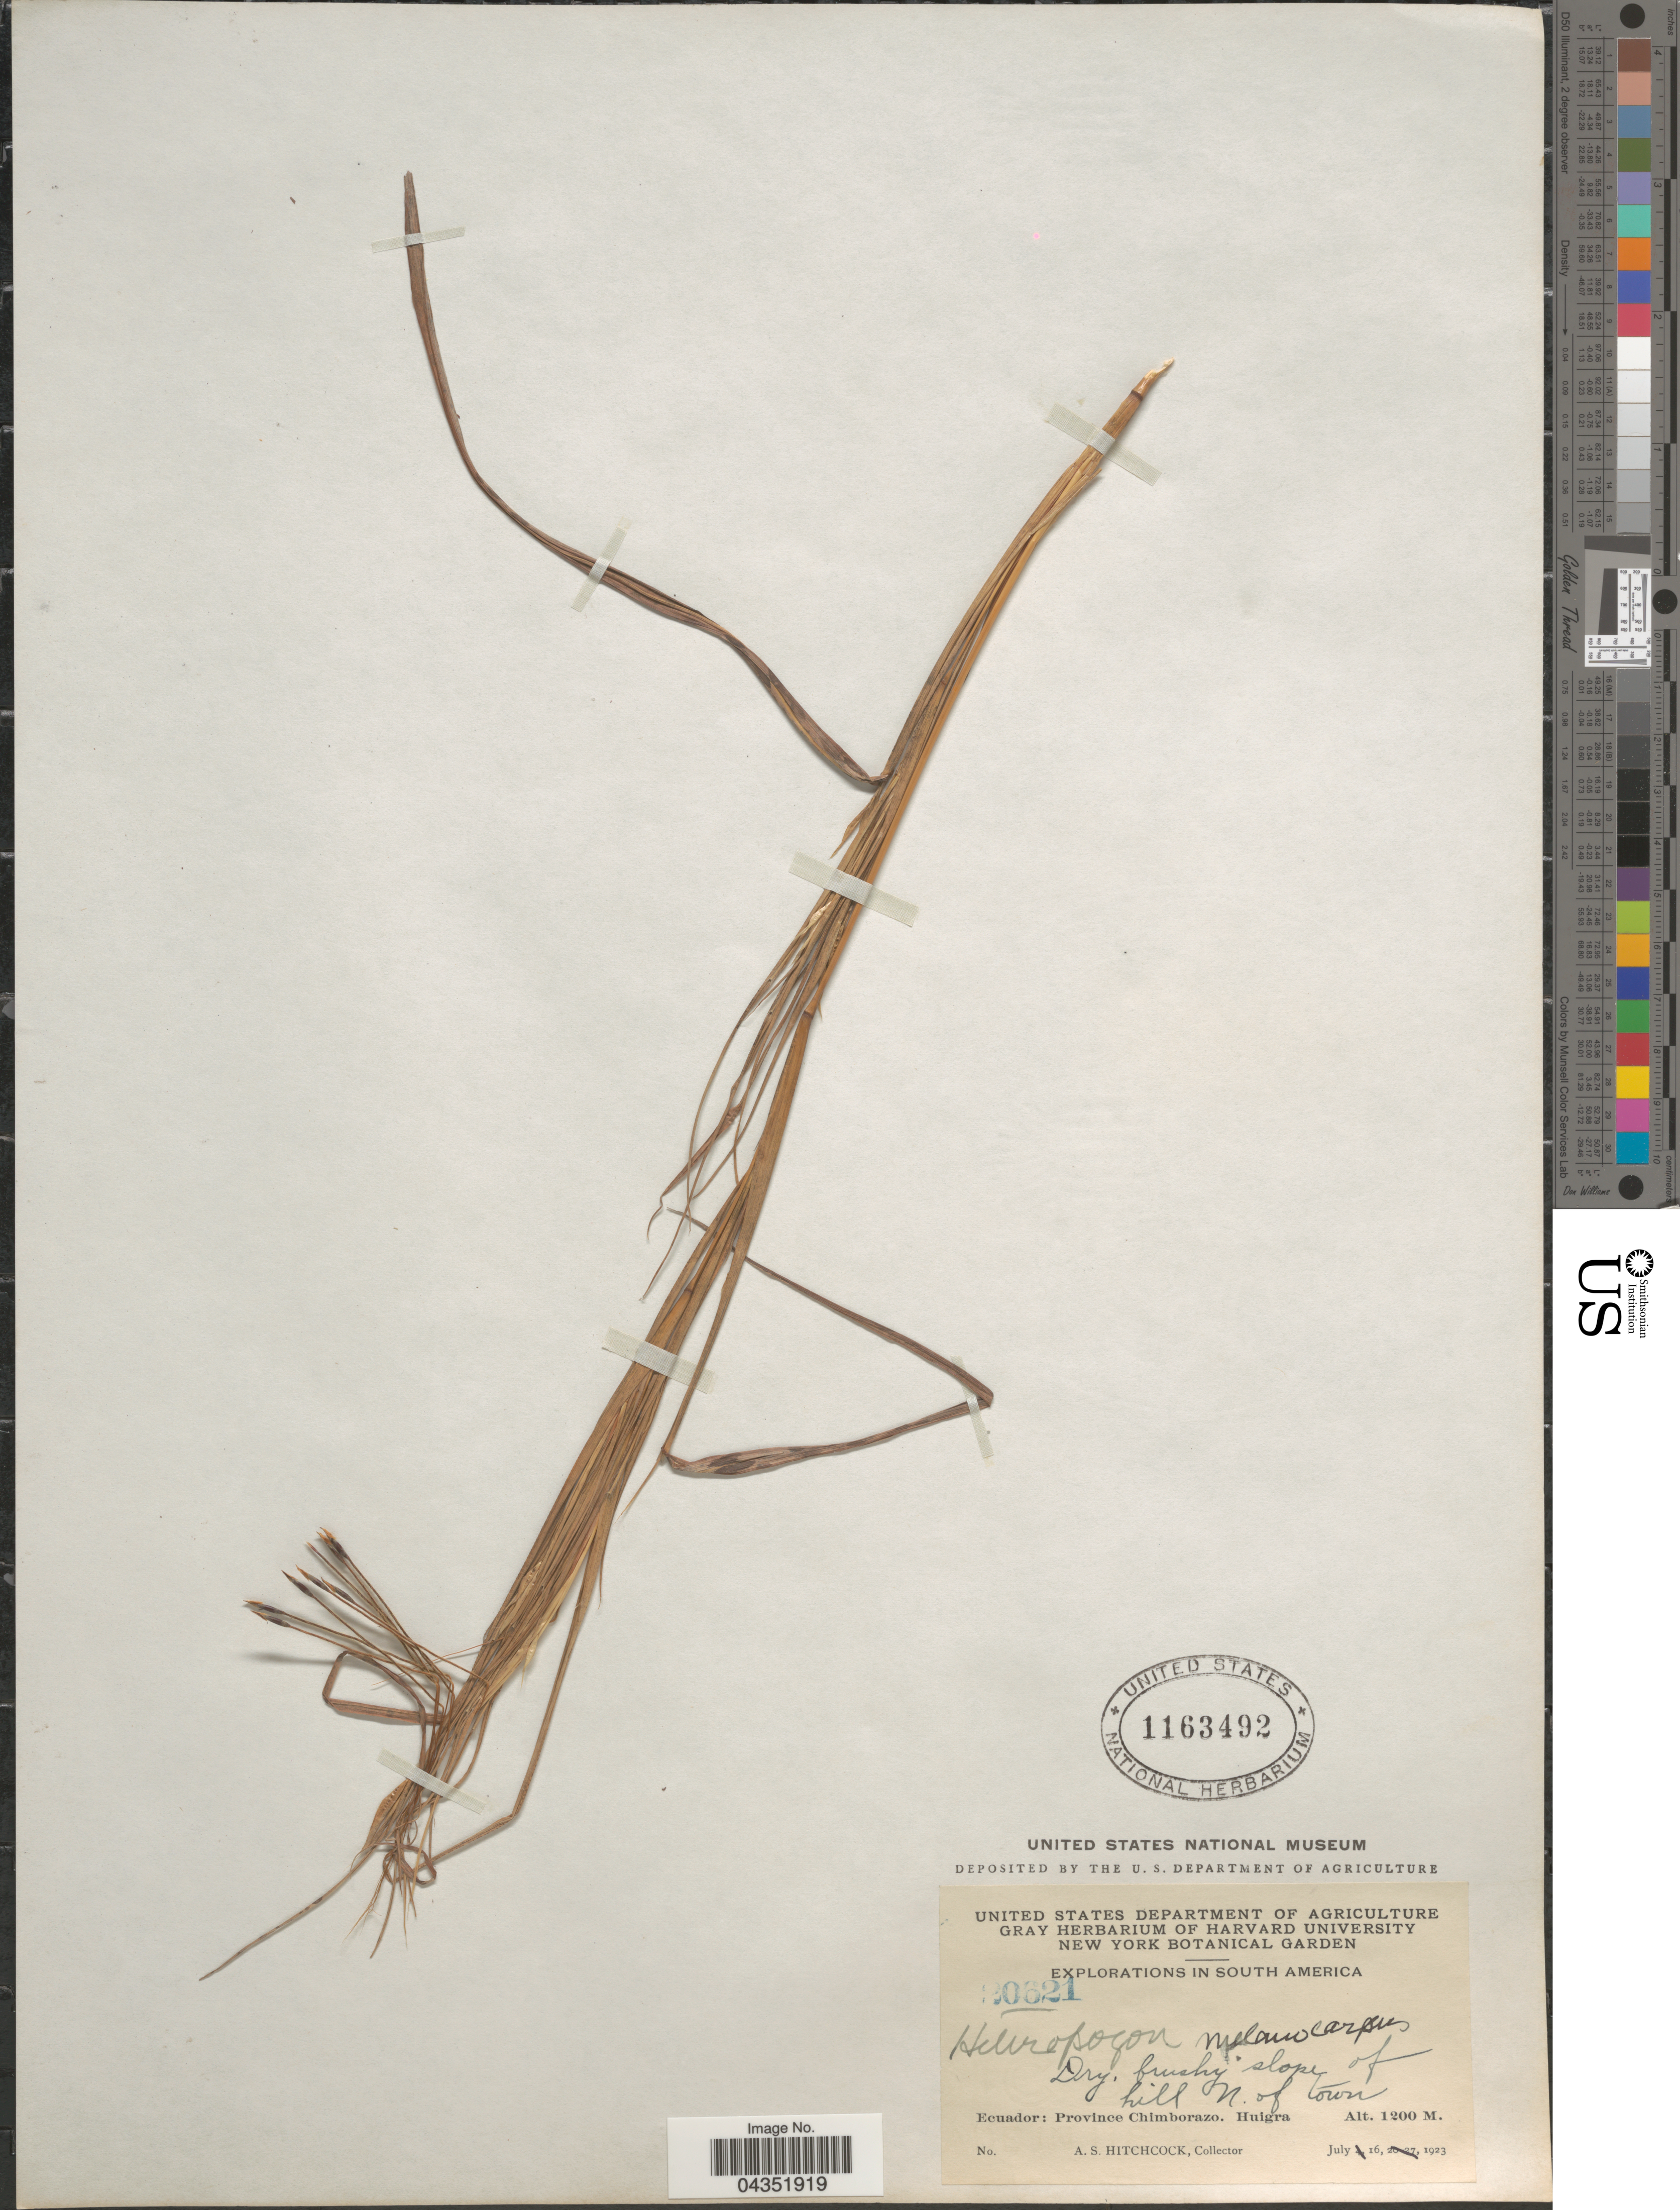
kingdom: Plantae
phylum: Tracheophyta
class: Liliopsida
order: Poales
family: Poaceae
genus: Heteropogon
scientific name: Heteropogon melanocarpus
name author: (Elliott) Benth.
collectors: A. S. Hitchcock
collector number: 20621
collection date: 1923-07-16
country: Ecuador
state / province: Chimborazo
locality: Explorations in South America. Dry, bushy slope of hill N. of town. Huigra.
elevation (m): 1200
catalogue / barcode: US 1163492